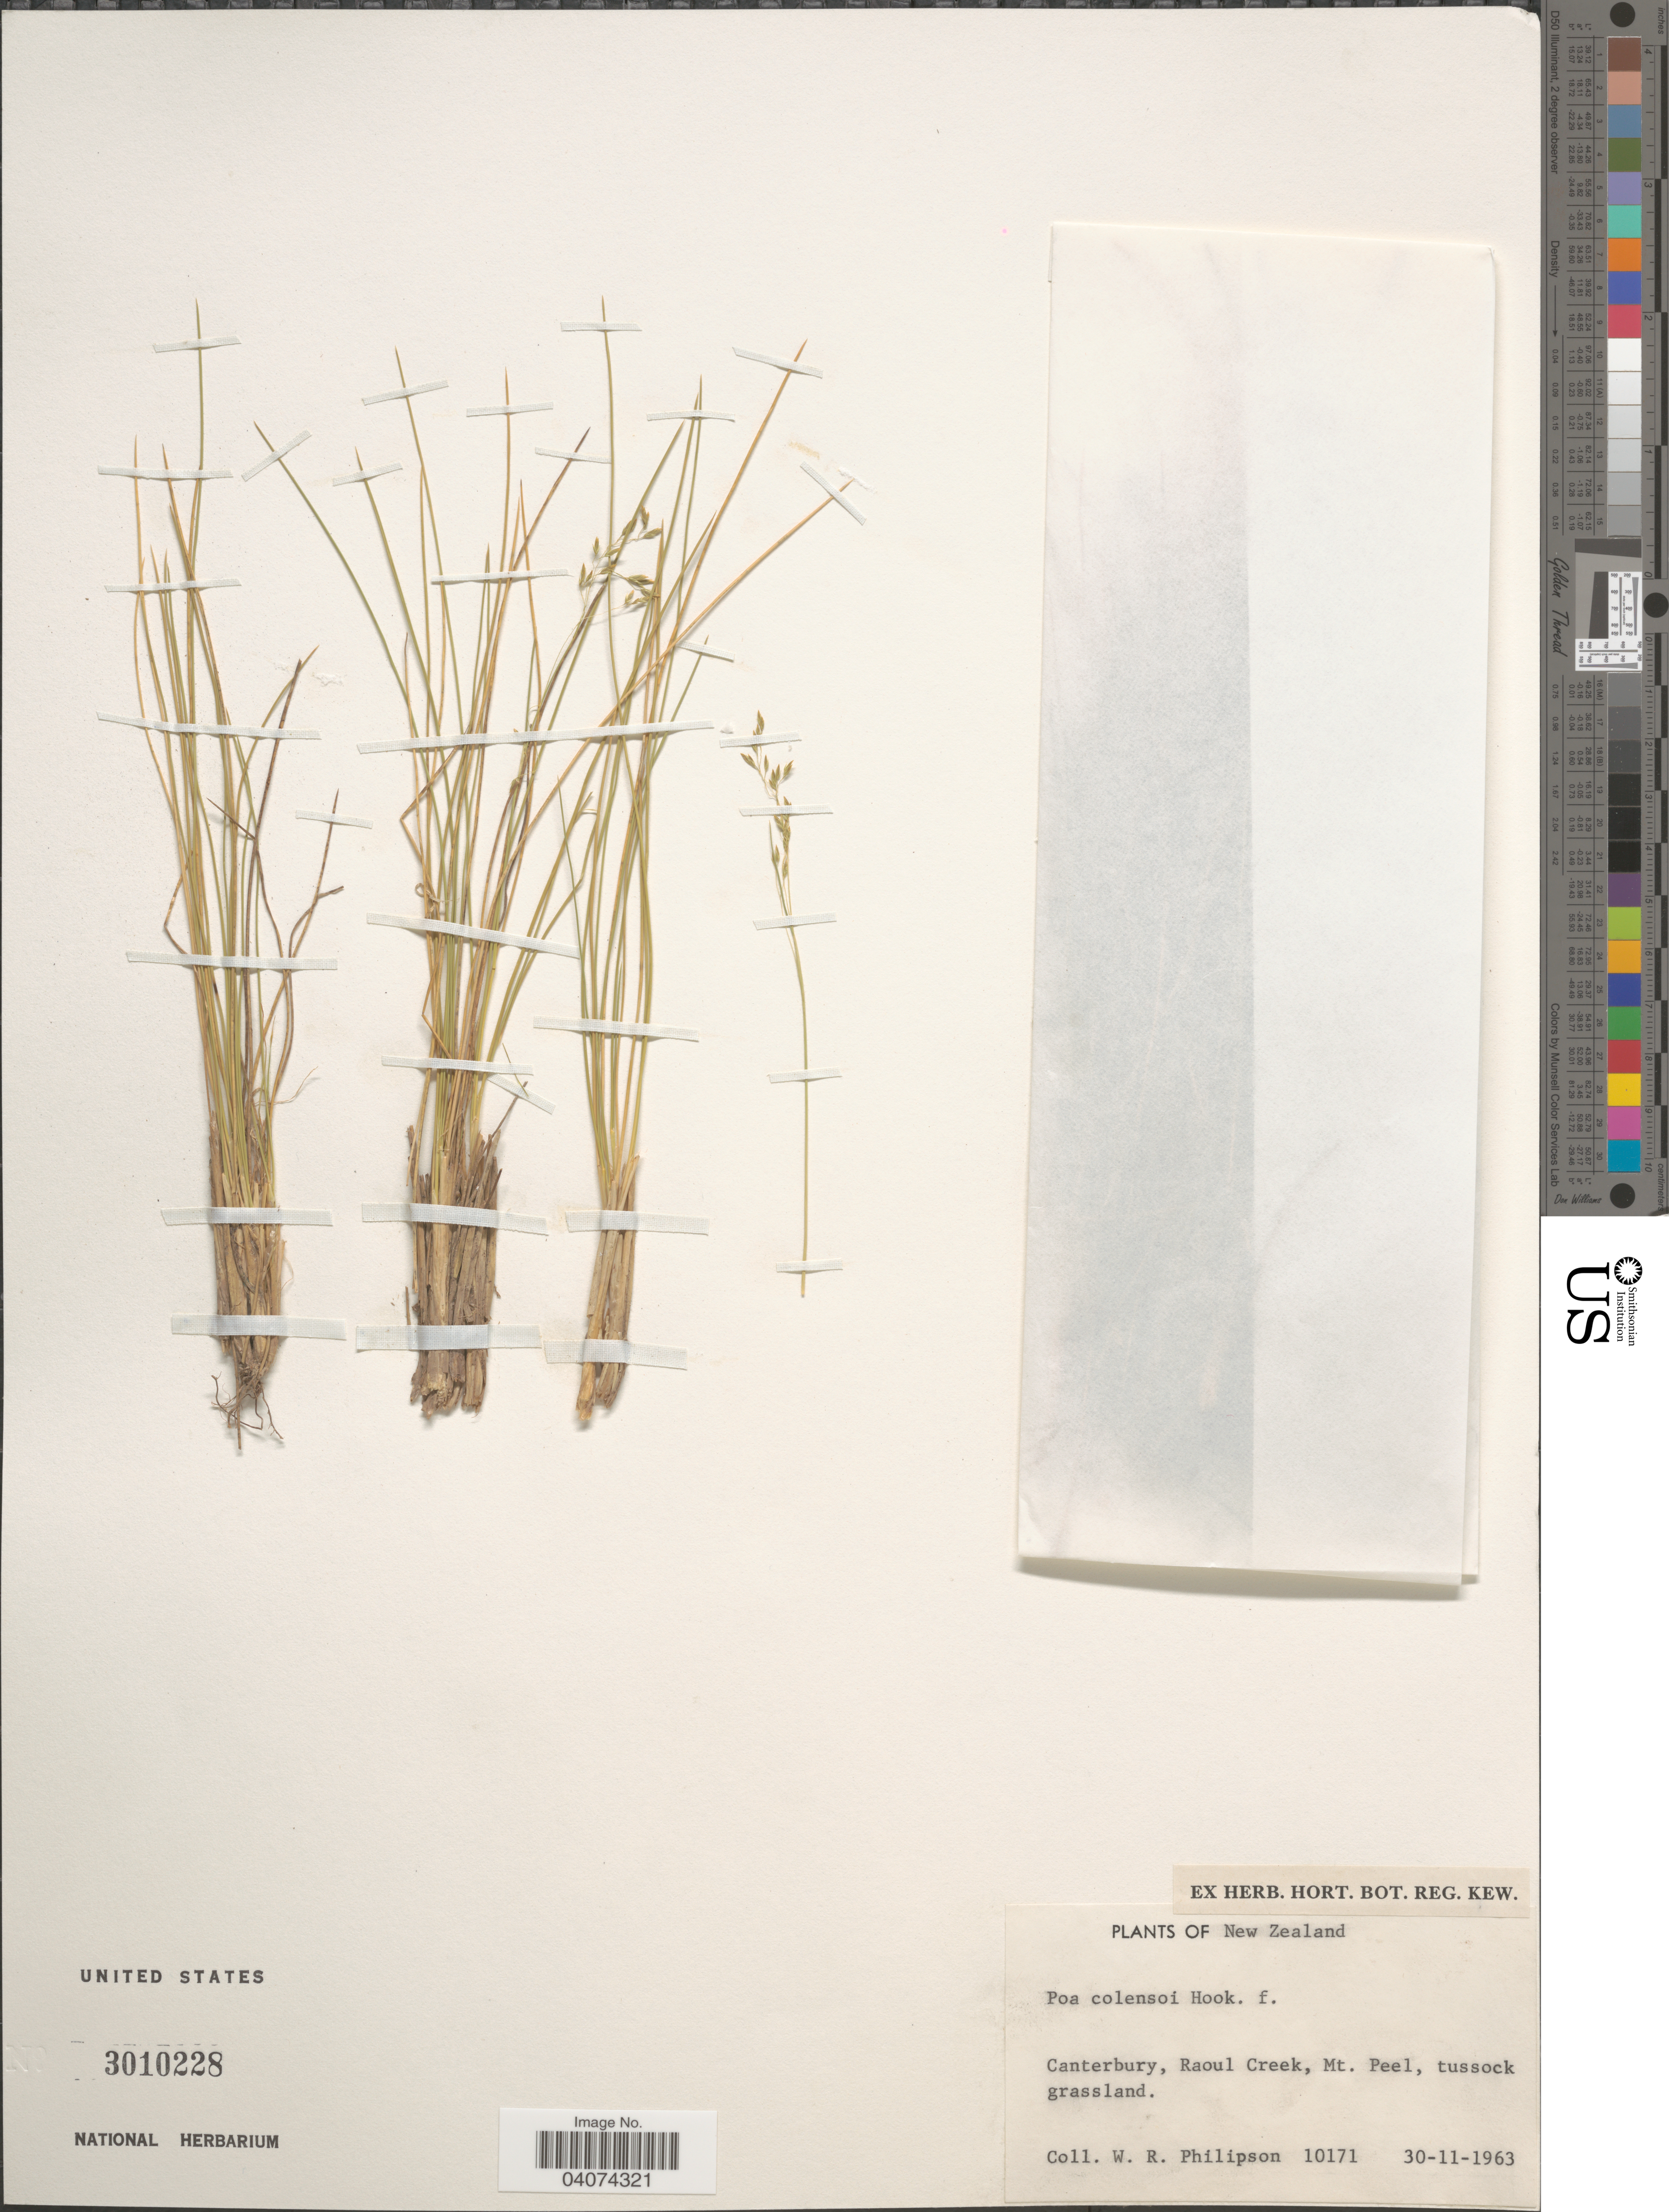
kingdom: Plantae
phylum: Tracheophyta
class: Liliopsida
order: Poales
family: Poaceae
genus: Poa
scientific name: Poa colensoi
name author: Hook. f.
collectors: W. R. Philipson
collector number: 10171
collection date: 1963-11-30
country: New Zealand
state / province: Canterbury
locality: Raoul Creek, Mt. Peel.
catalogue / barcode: US 3010228